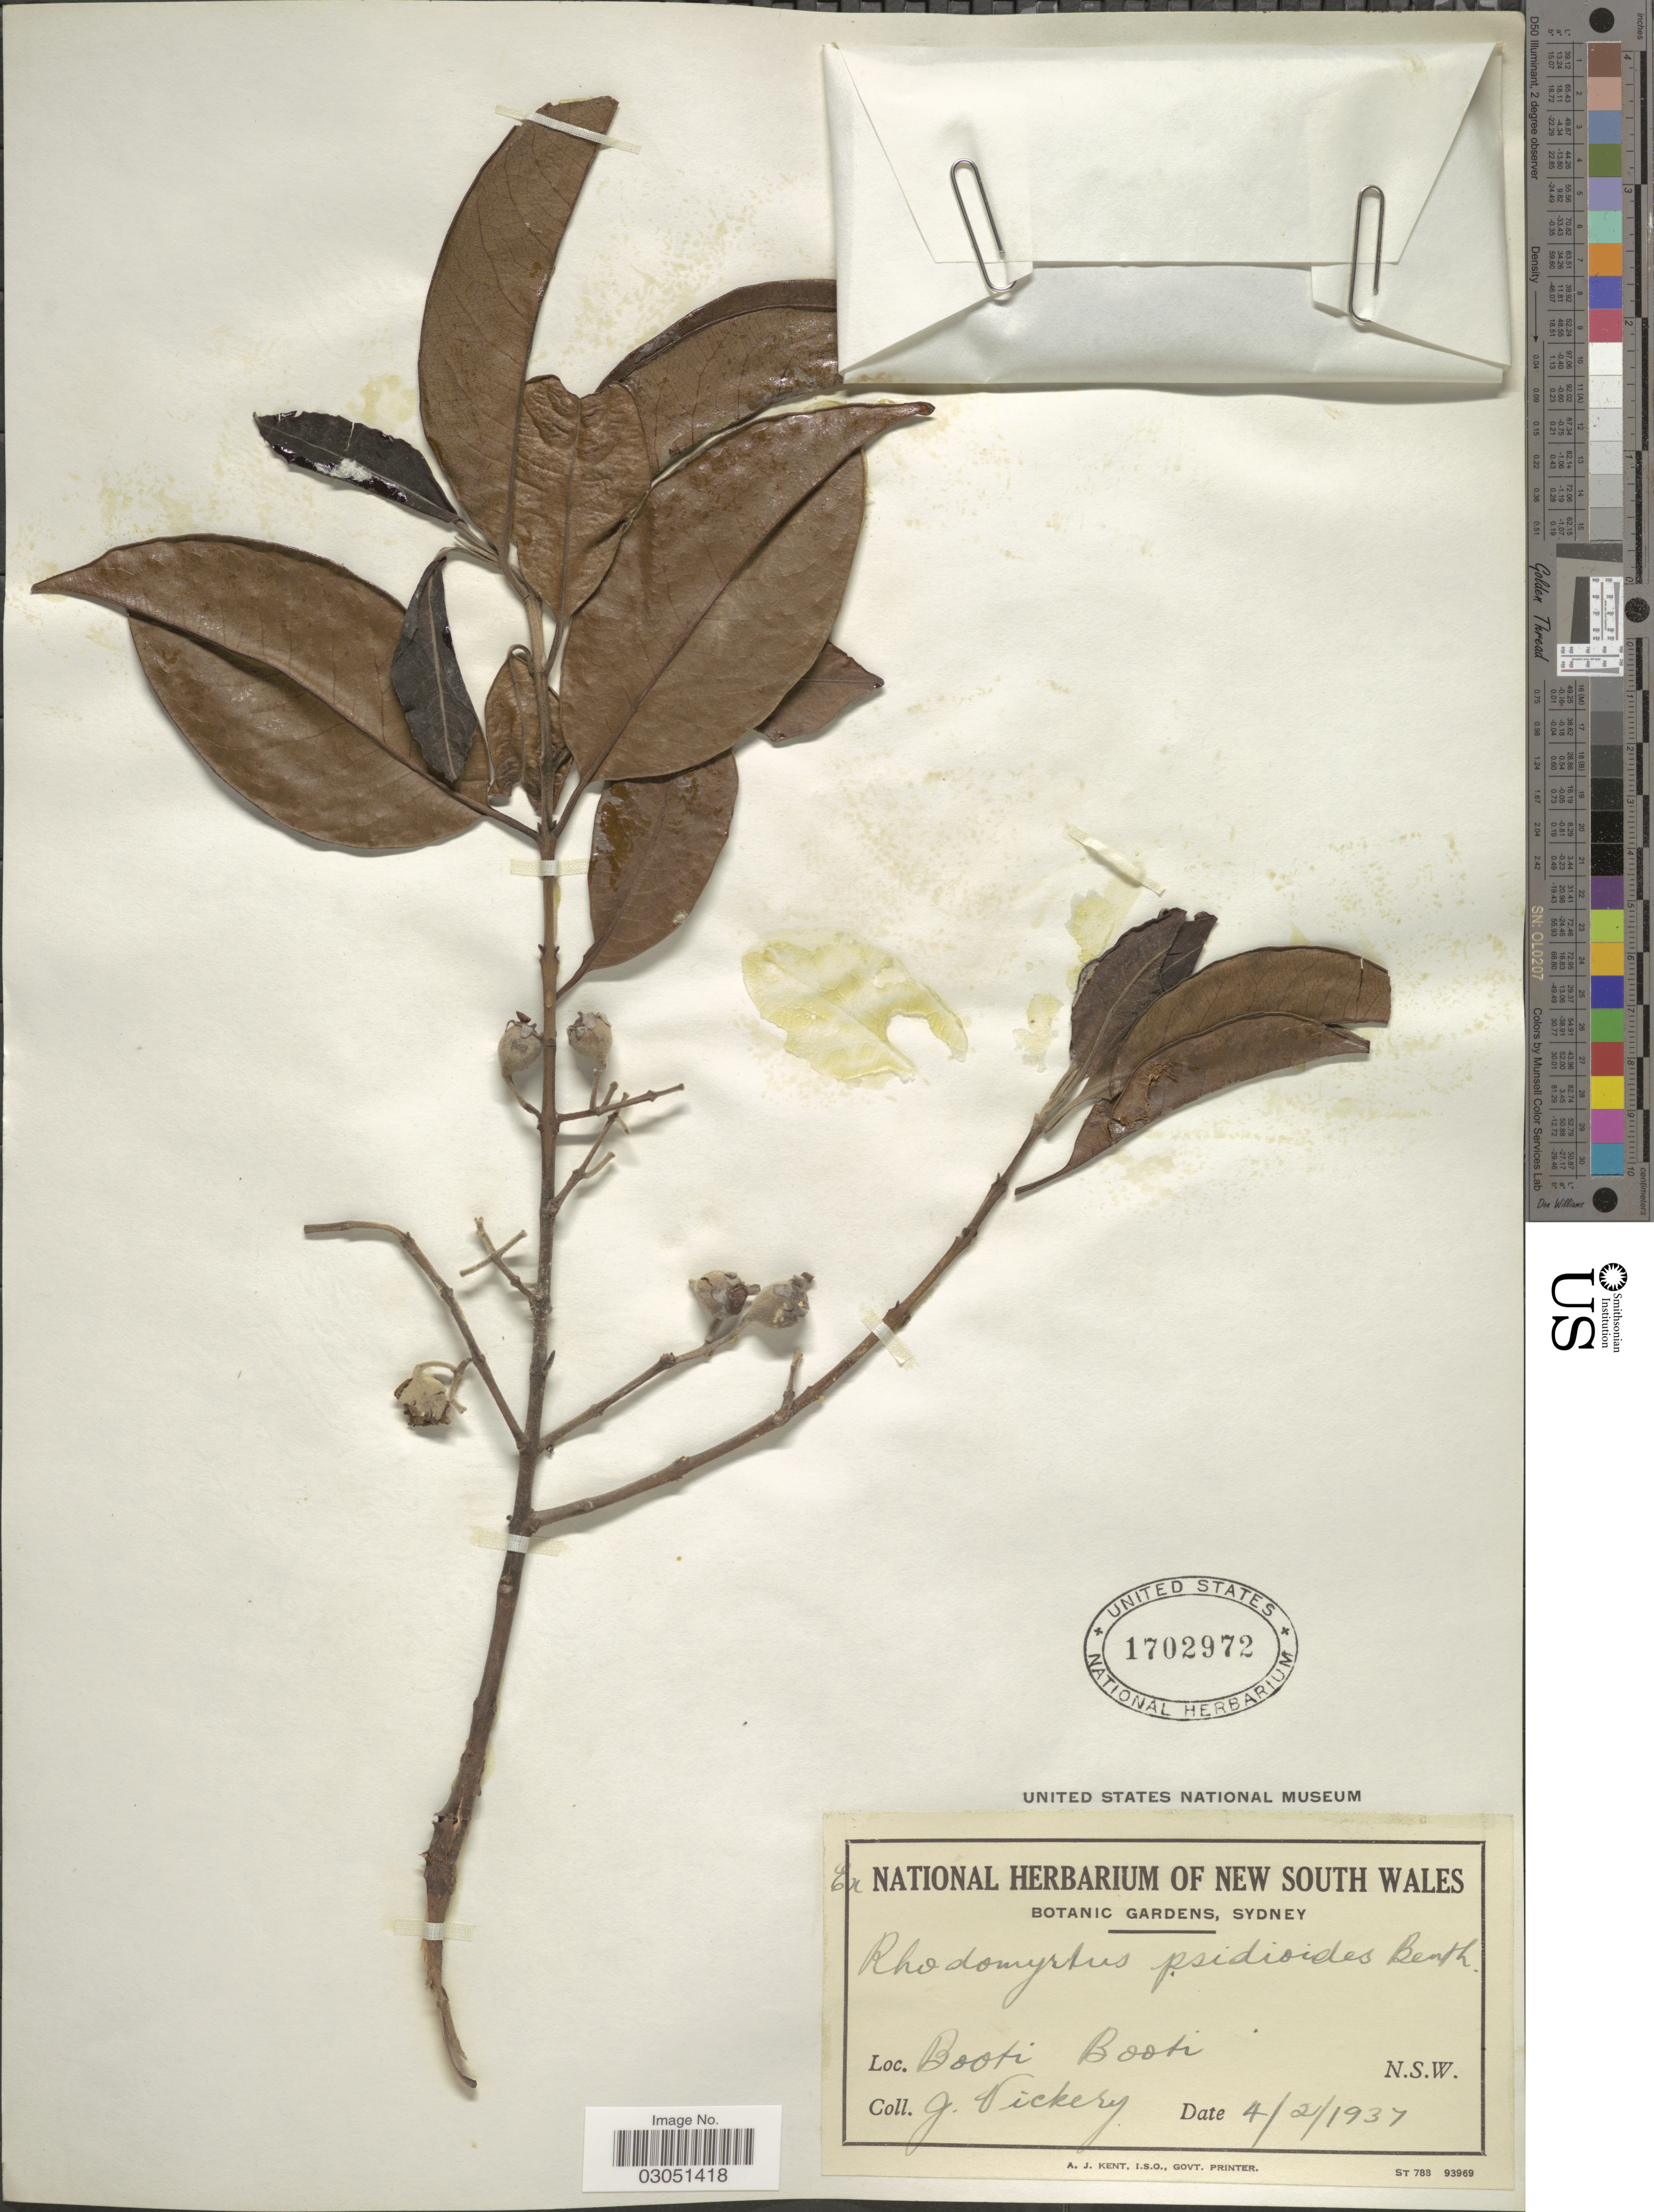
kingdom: Plantae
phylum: Tracheophyta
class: Magnoliopsida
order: Myrtales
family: Myrtaceae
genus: Rhodomyrtus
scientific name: Rhodomyrtus psidioides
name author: (G. Don) Benth.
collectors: J. Vickery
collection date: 1937-02-04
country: Australia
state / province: New South Wales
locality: Booti Booti.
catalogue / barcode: US 1702972